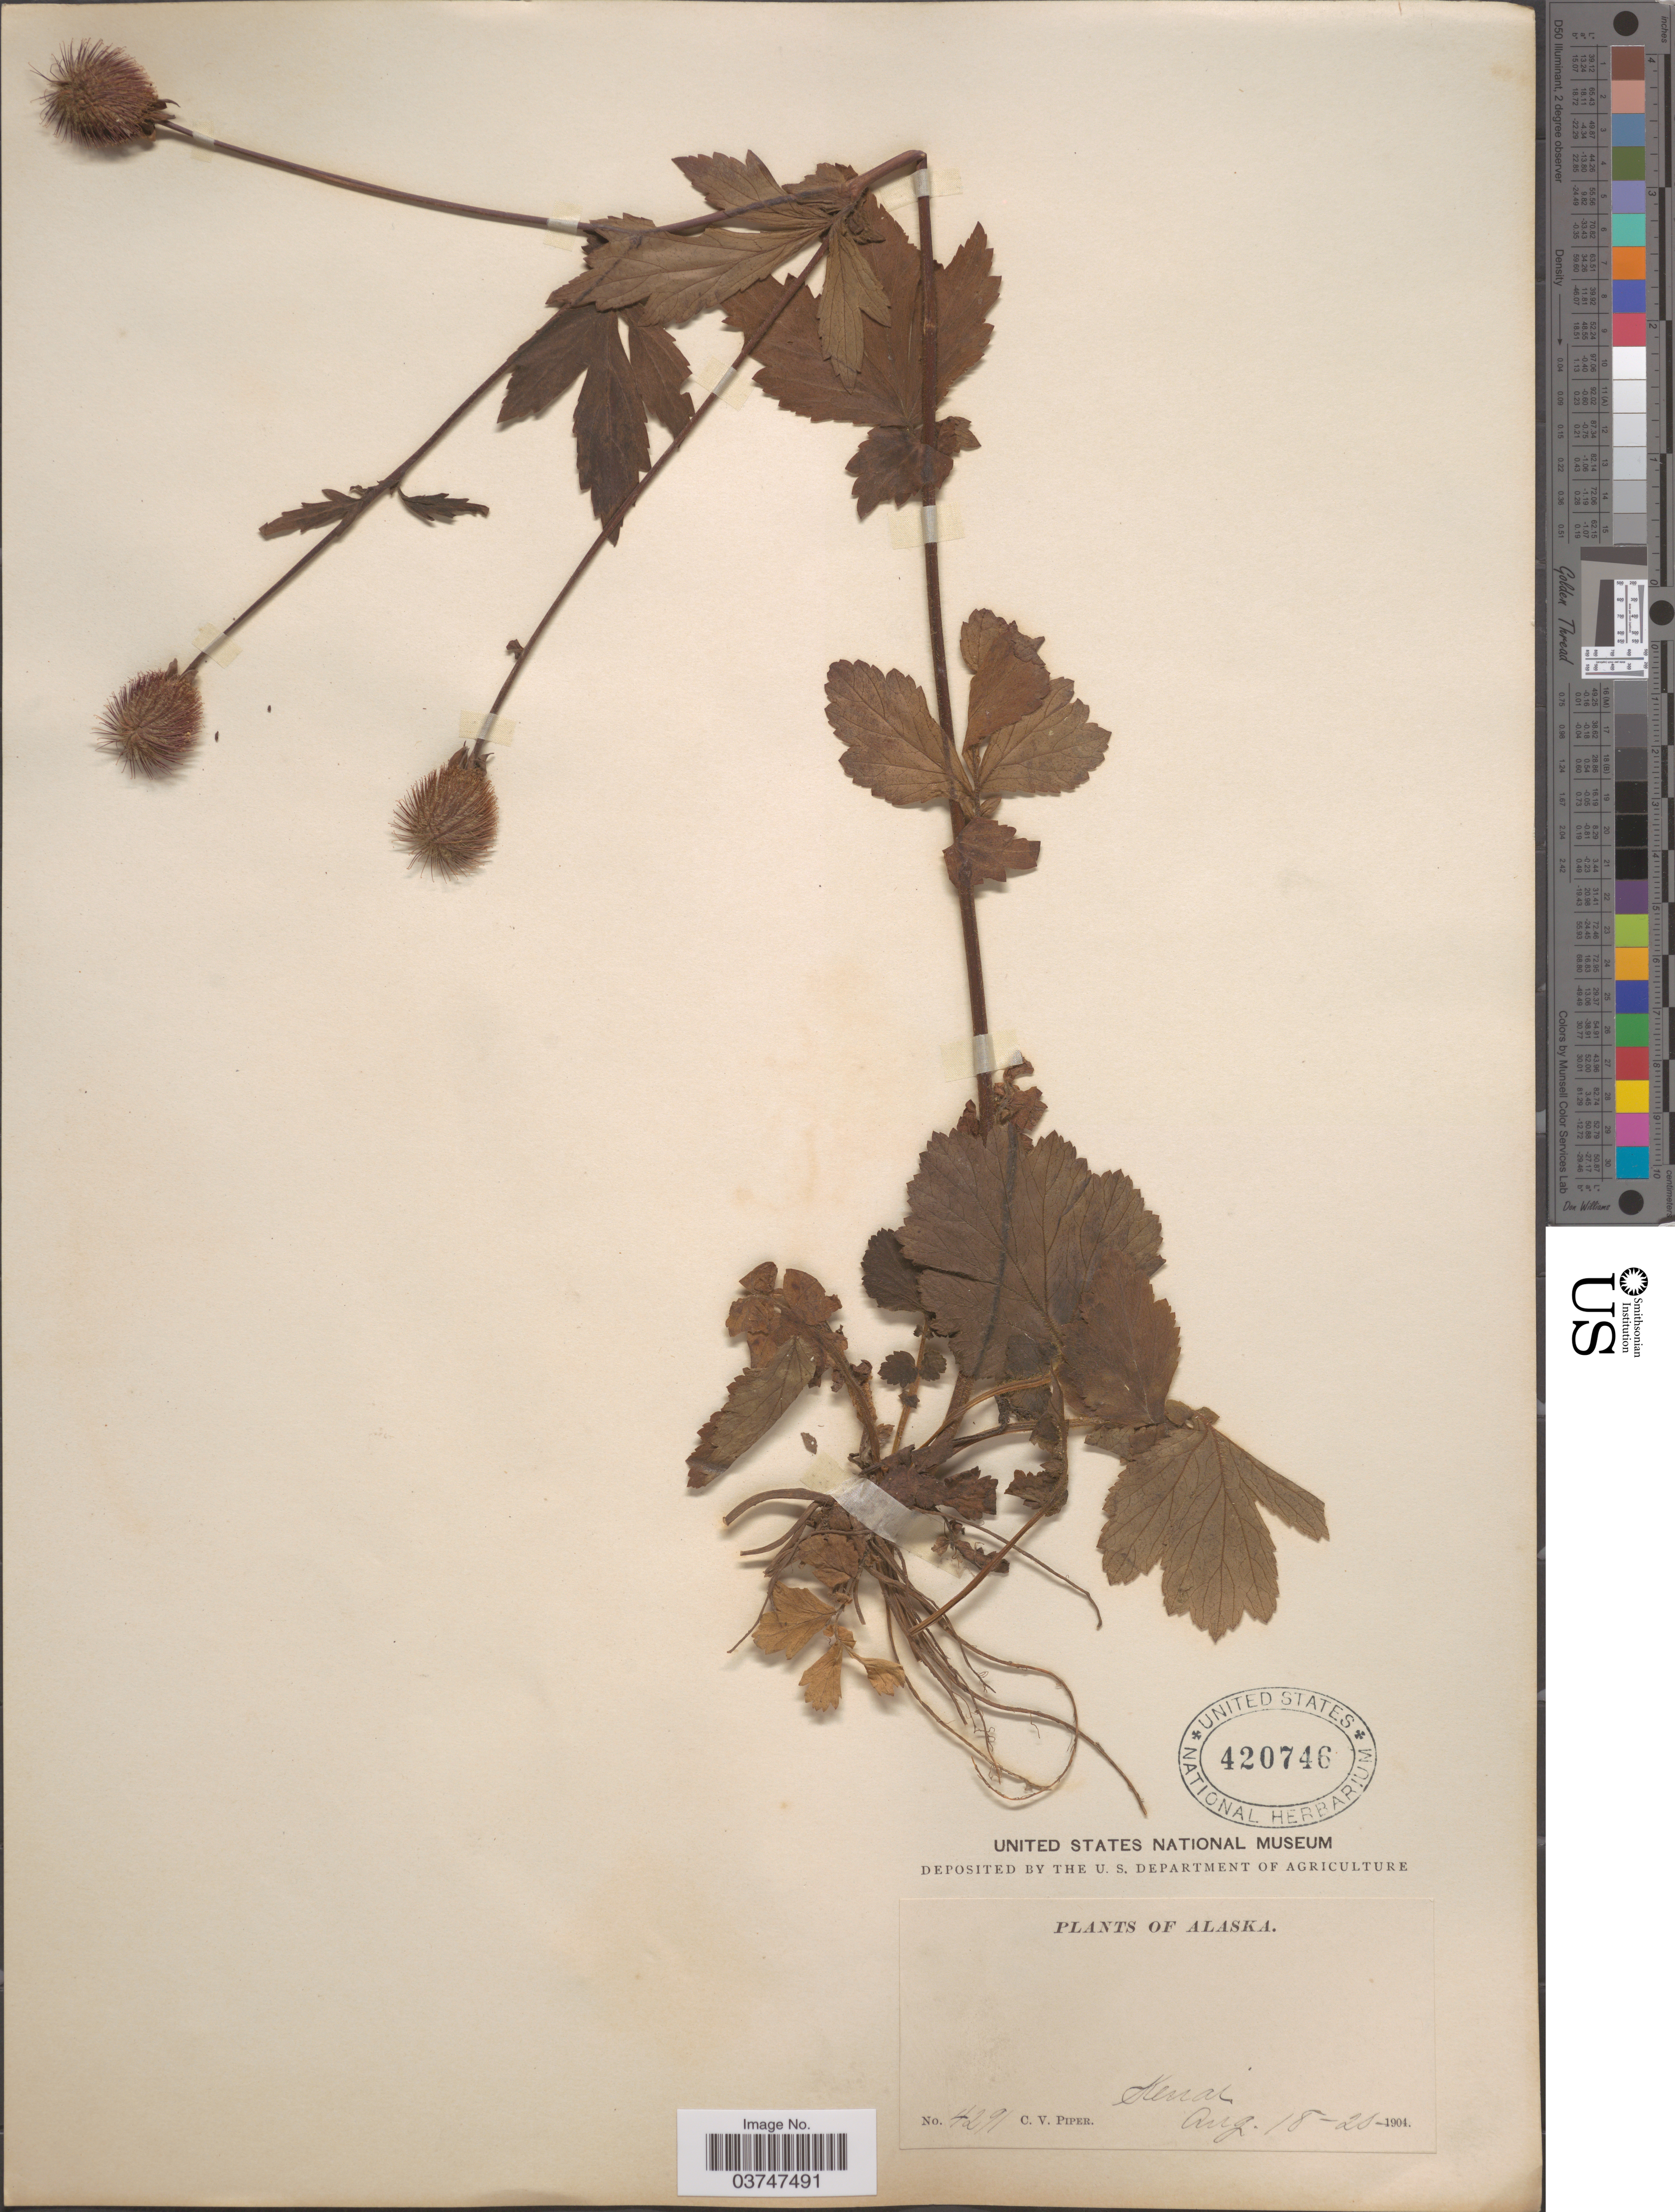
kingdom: Plantae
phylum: Tracheophyta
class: Magnoliopsida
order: Rosales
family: Rosaceae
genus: Geum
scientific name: Geum macrophyllum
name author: Willd.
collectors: C. V. Piper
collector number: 4291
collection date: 1904-08-18/1904-08-20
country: United States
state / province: Alaska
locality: Kenai.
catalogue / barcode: US 420746